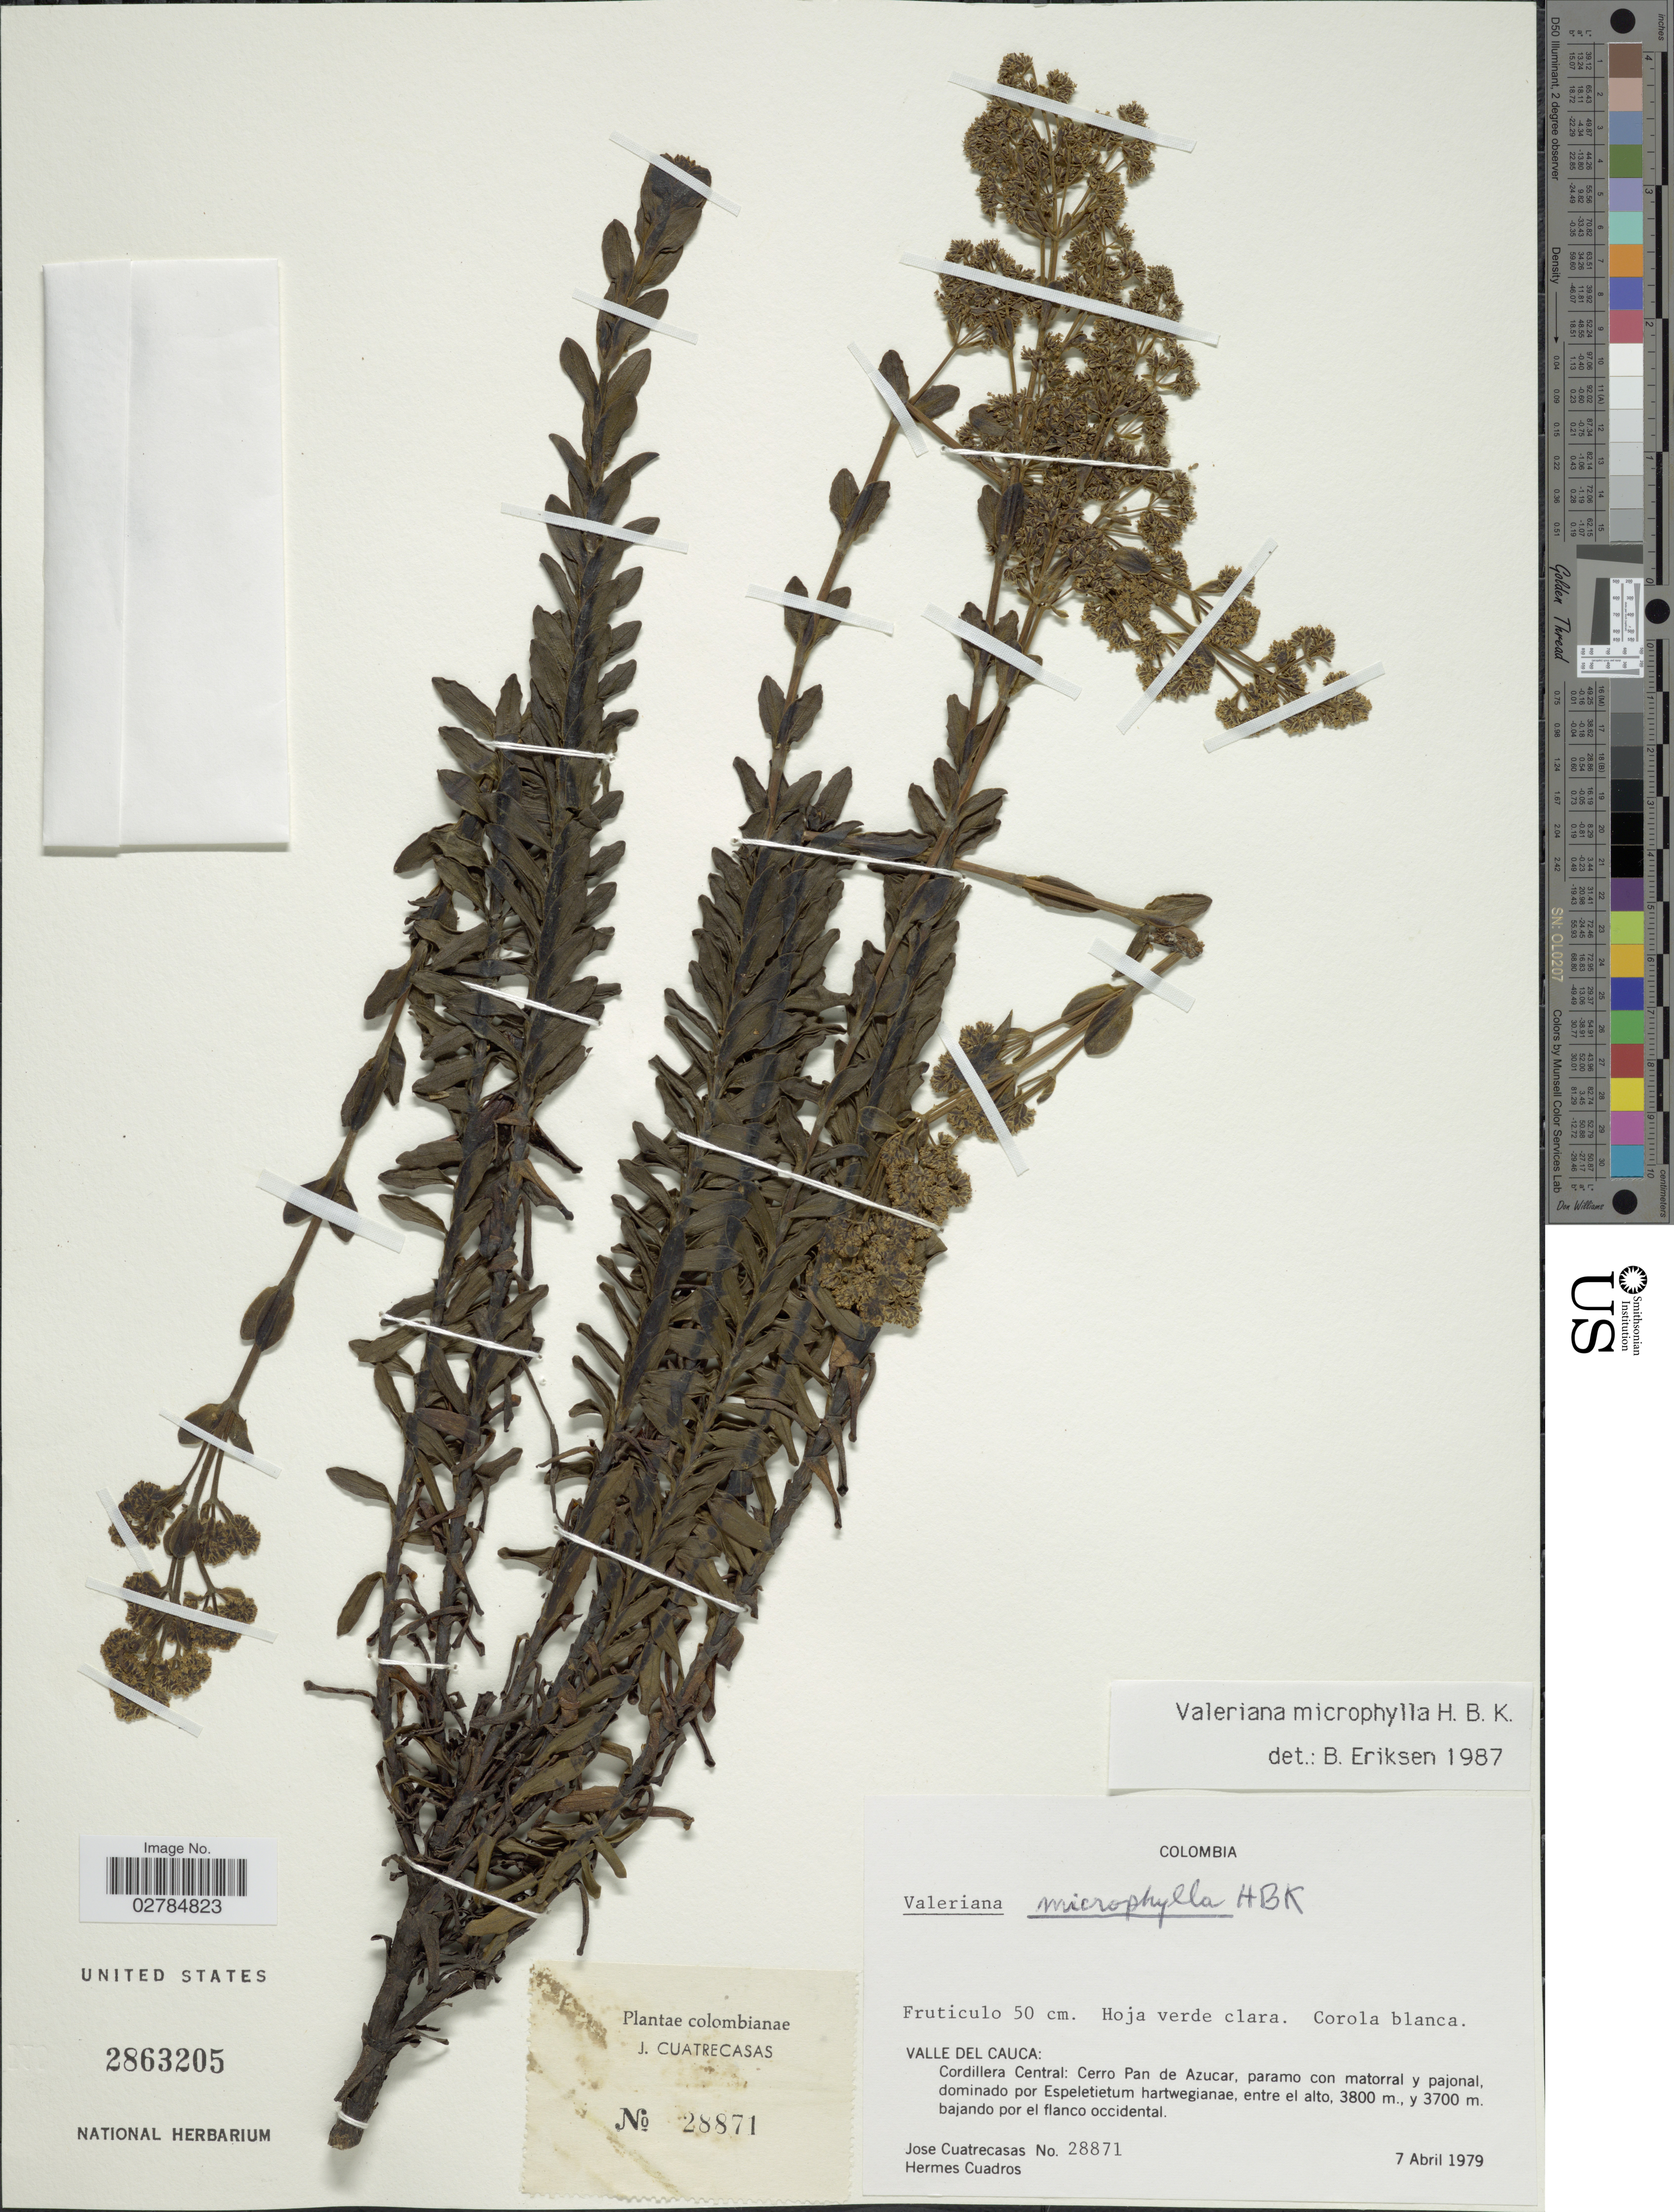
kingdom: Plantae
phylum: Tracheophyta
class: Magnoliopsida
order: Dipsacales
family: Caprifoliaceae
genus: Valeriana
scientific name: Valeriana microphylla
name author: Kunth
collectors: J. Cuatrecasas & H. Cuadros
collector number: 28871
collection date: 1979-04-07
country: Colombia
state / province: Valle del Cauca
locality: Cordillera Central: Cerro Pan de Azucar, paramo con matorral y pajonal.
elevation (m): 3700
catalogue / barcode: US 2863205